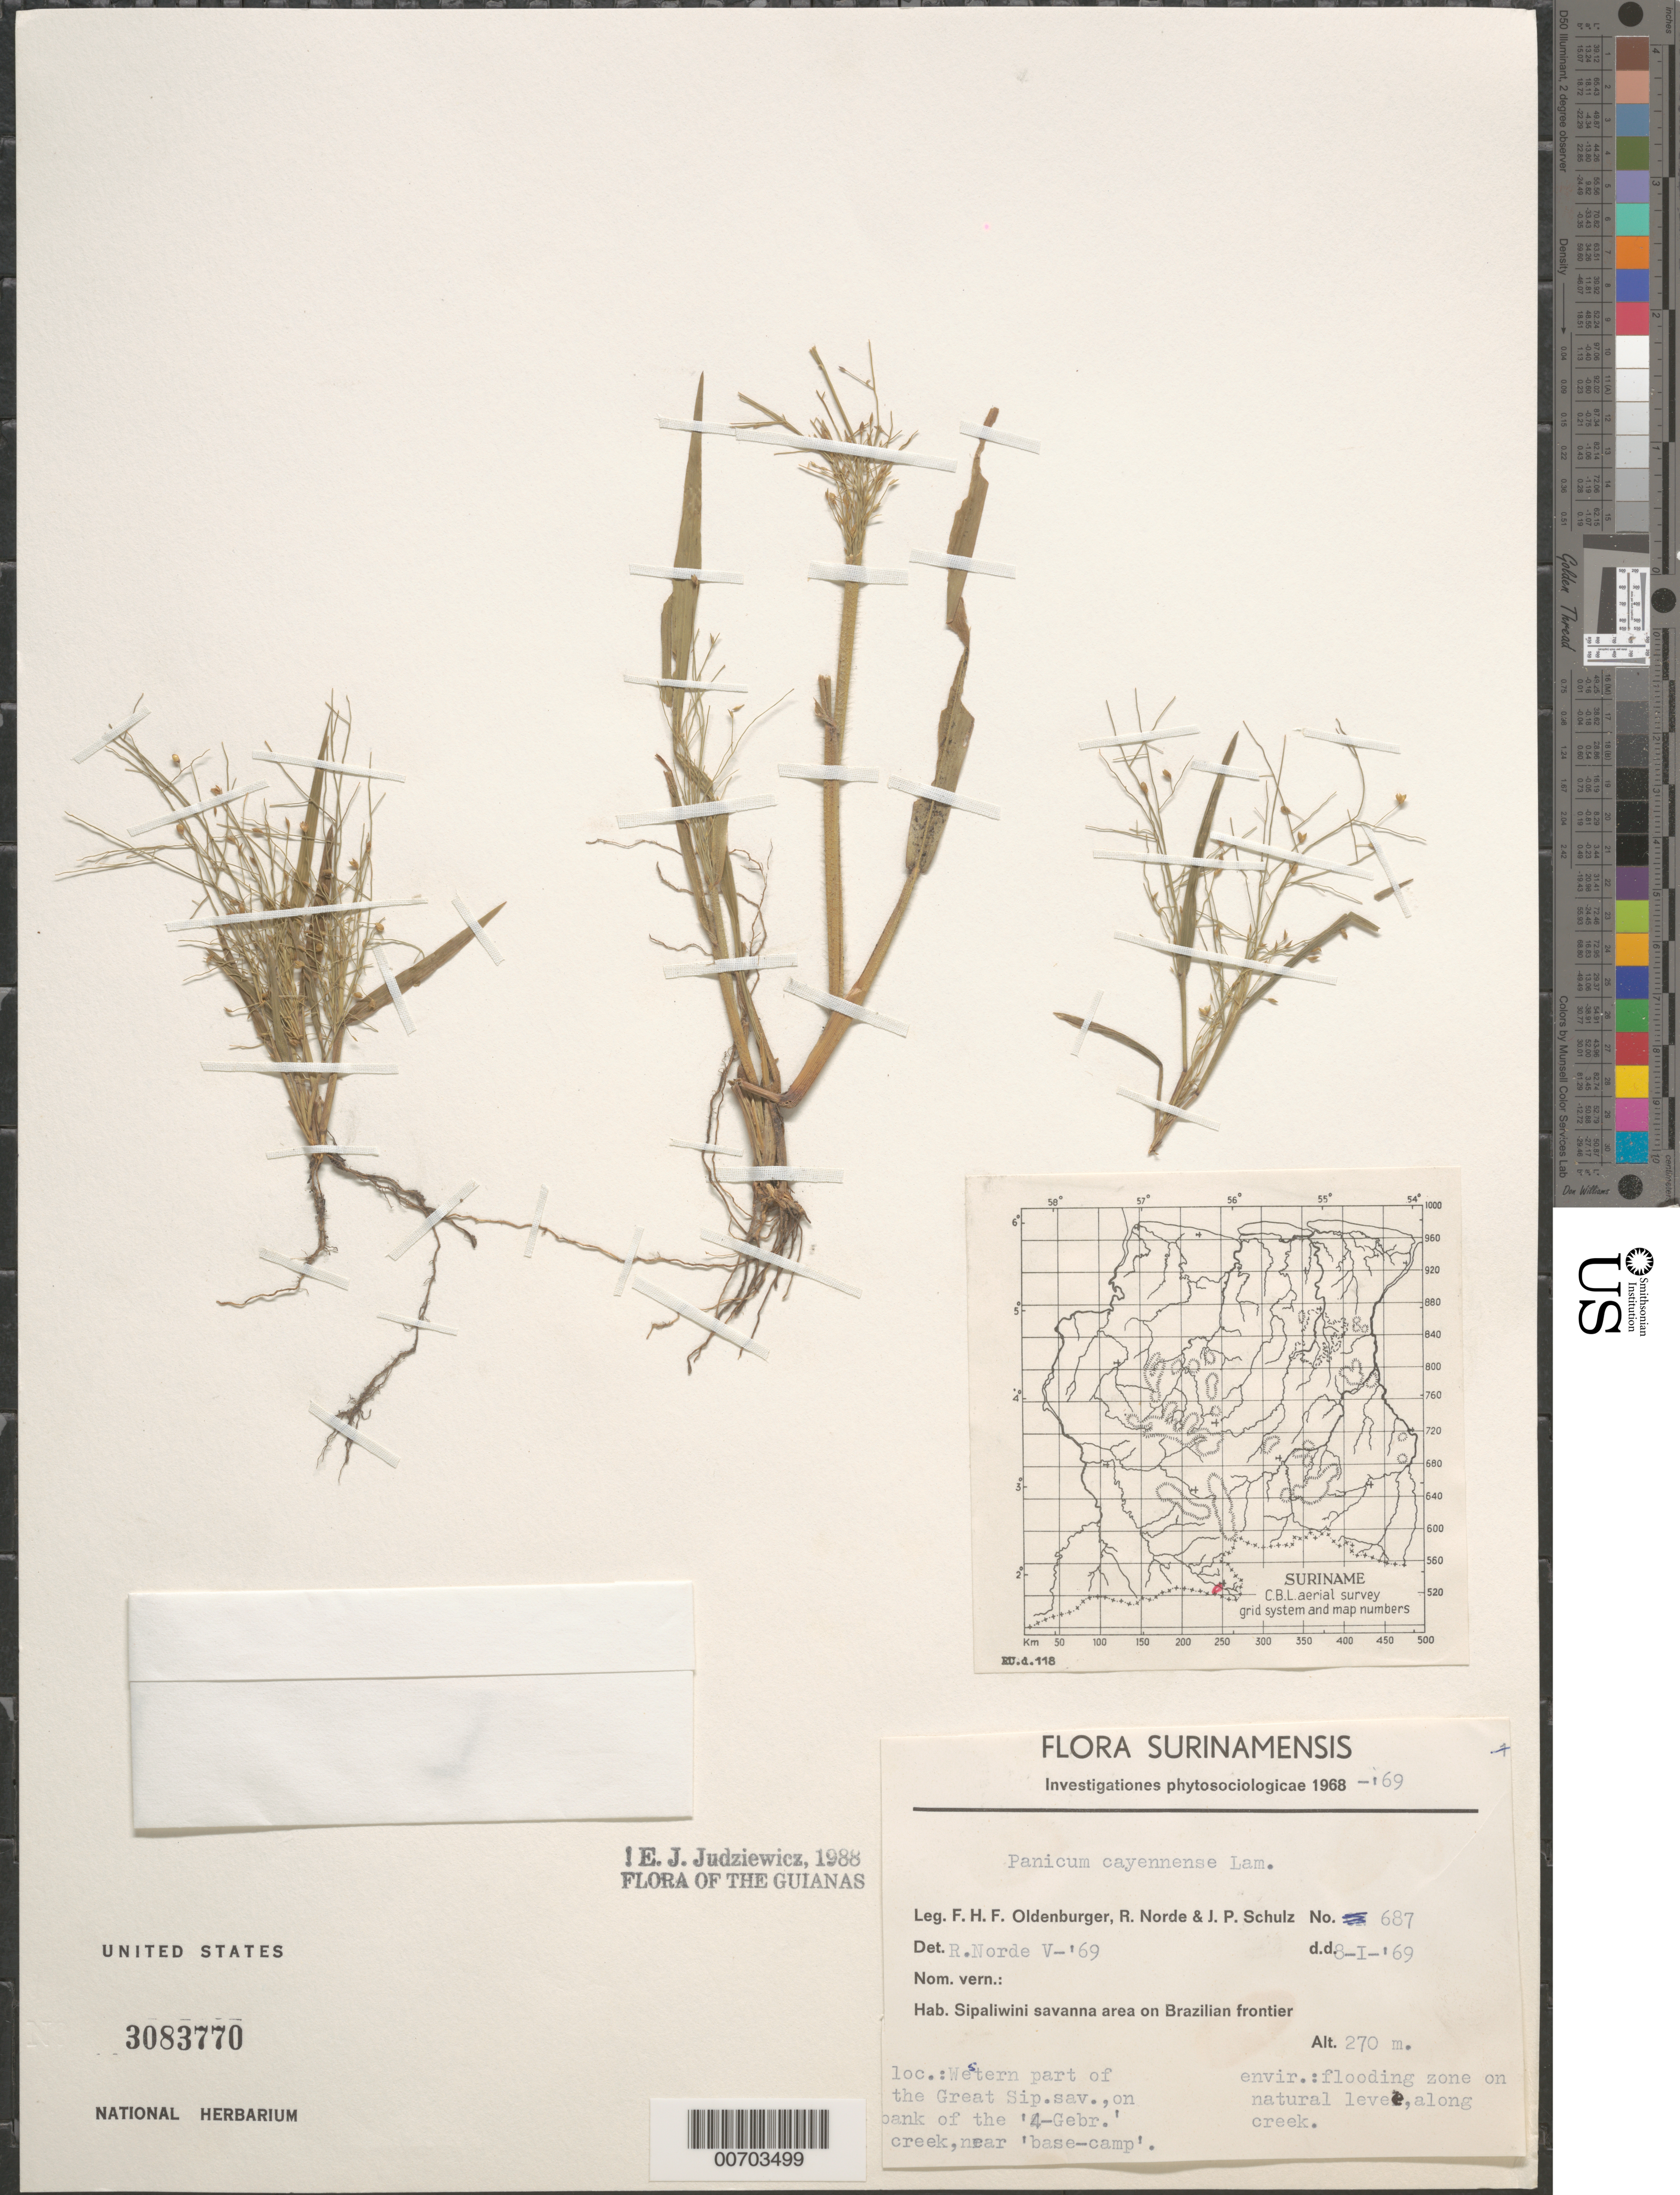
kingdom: Plantae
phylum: Tracheophyta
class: Liliopsida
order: Poales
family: Poaceae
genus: Panicum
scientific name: Panicum cayennense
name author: Lam.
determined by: Judziewicz, E. J.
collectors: F. Oldenburger, R. Norde & J. P. Schulz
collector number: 687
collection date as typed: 8-Jan-69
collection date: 1969-01-08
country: Suriname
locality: Sipaliwini Savanna, western part, Brazilian frontier, "4-Gebroeders" creek, near "base-camp"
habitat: Flooding zone on natural level, along creek bank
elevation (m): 270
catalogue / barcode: US 3083770